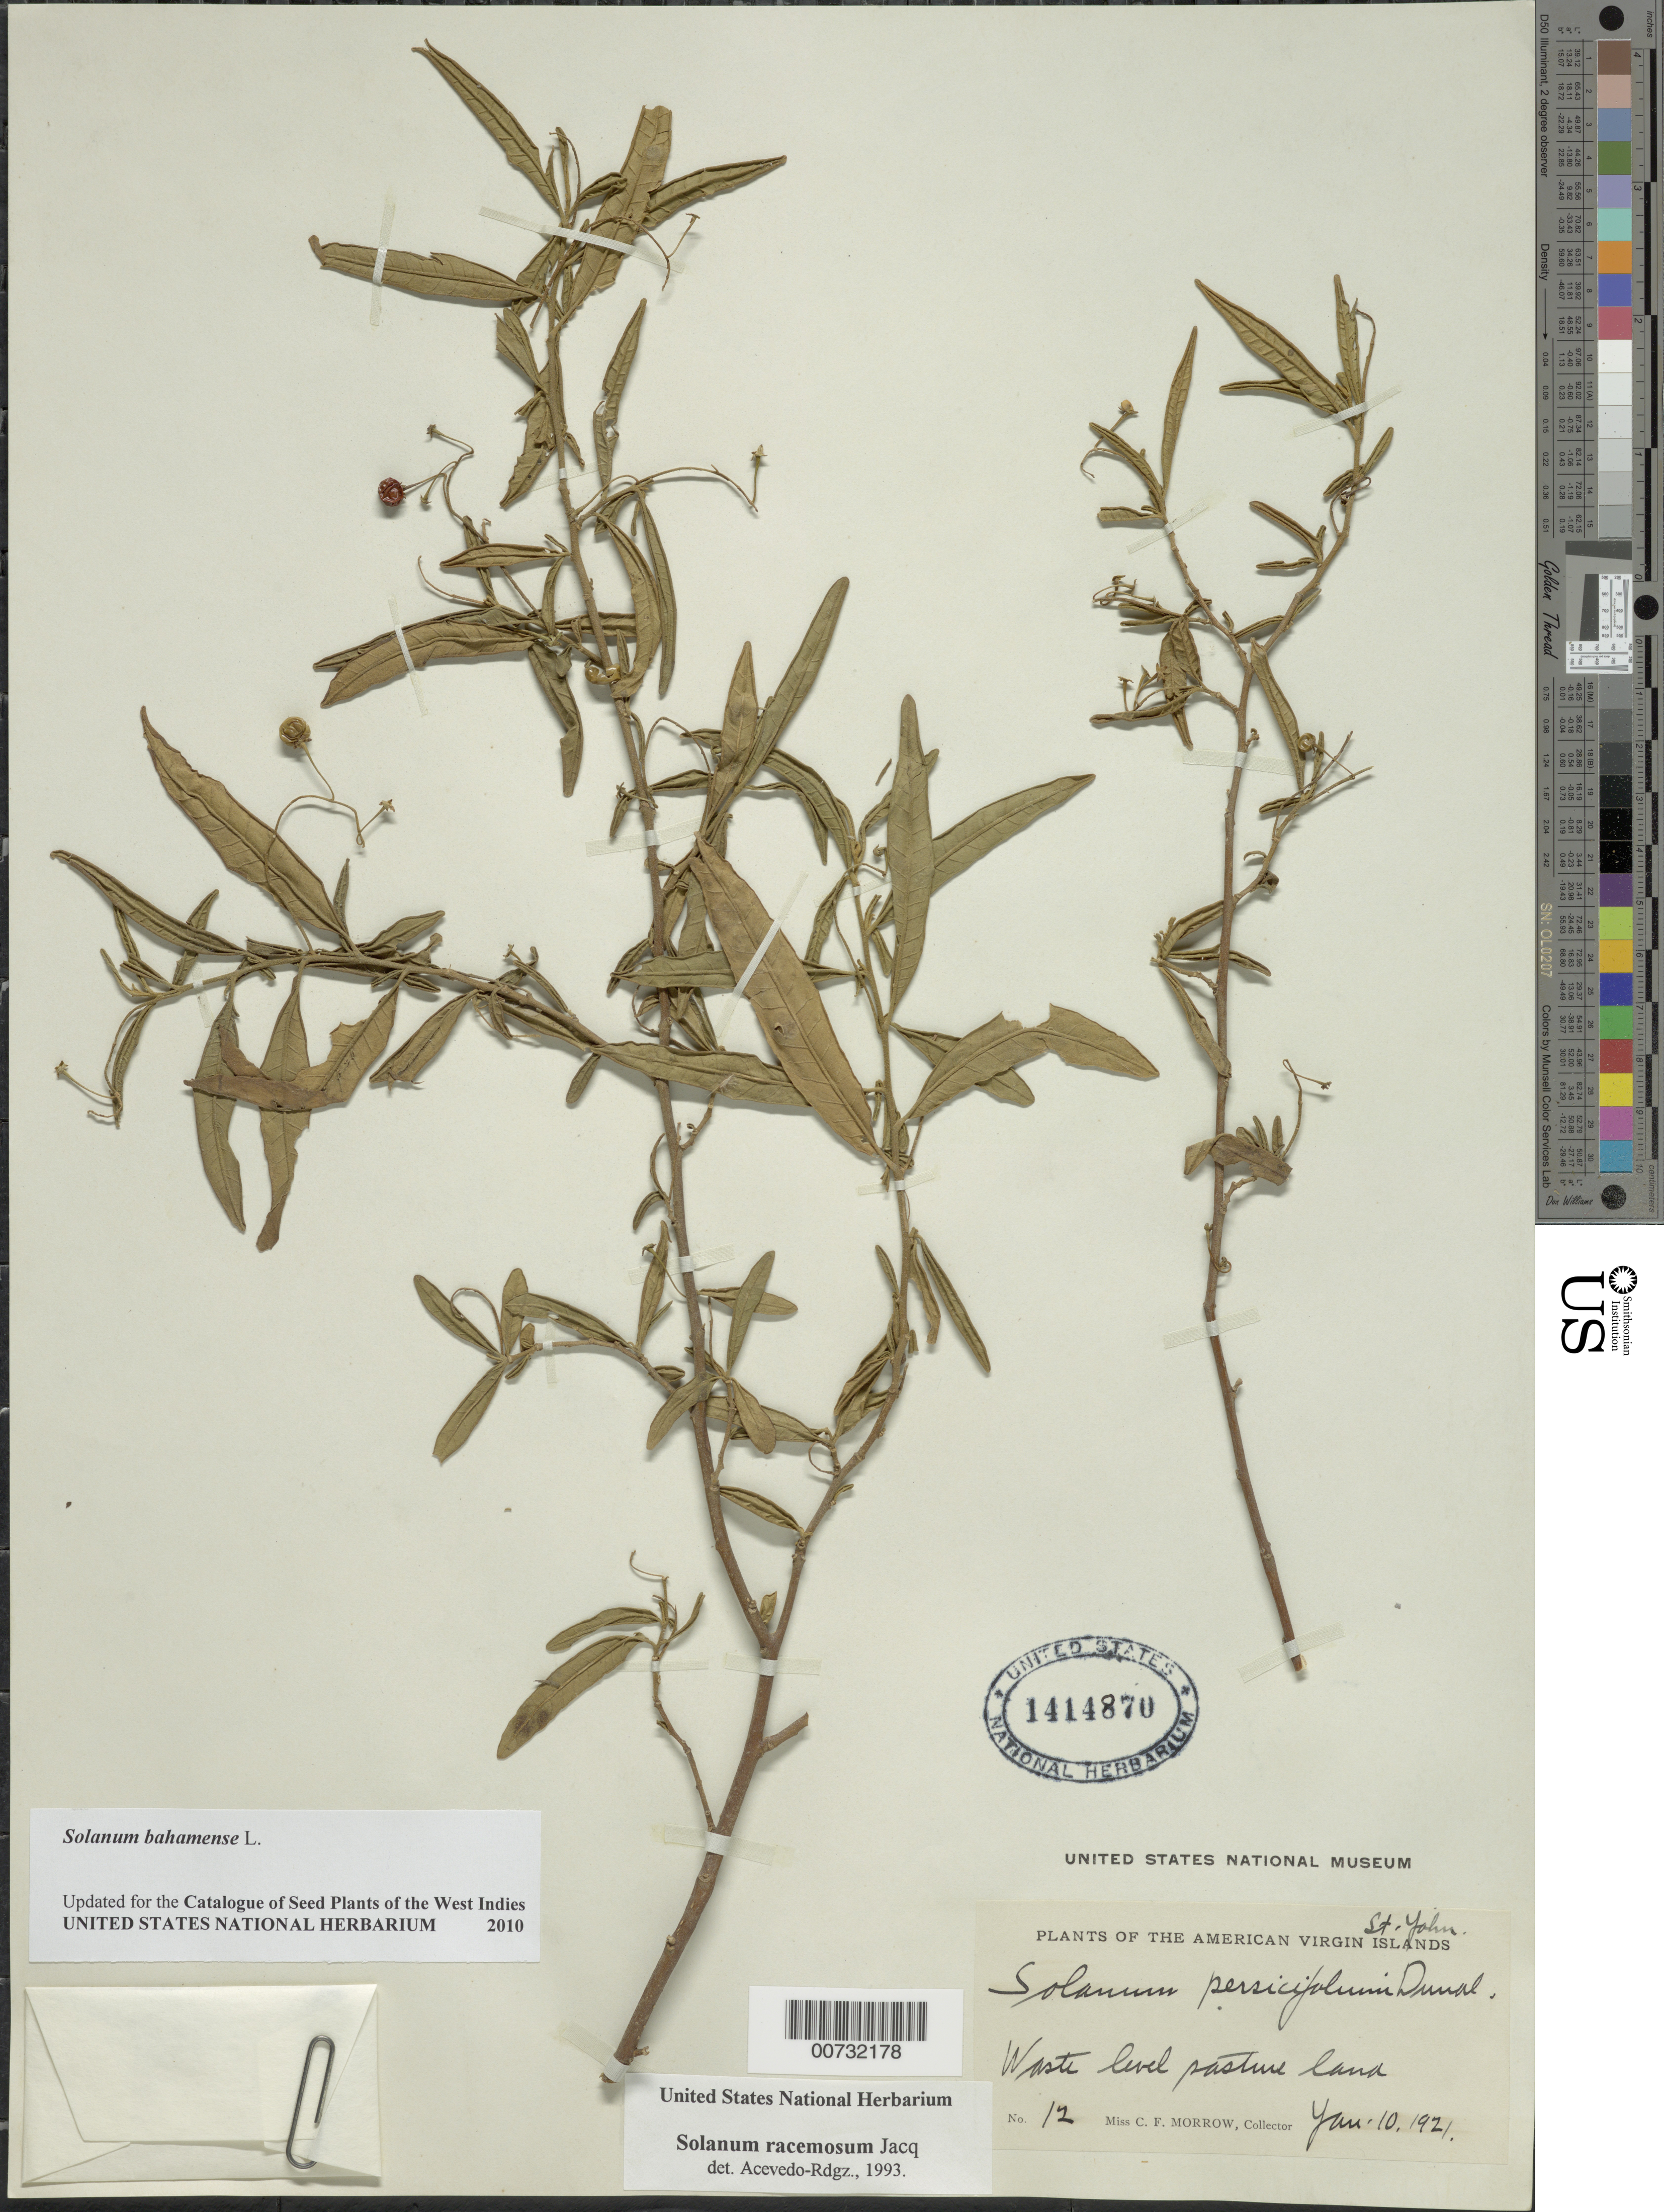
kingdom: Plantae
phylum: Tracheophyta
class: Magnoliopsida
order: Solanales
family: Solanaceae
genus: Solanum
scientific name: Solanum bahamense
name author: L.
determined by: Acevedo-Rodríguez, P., (BOT), Smithsonian Institution - National Museum of Natural History (UNITED STATES)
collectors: C. Morrow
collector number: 12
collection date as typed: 10 Jan 1921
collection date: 1921-01-10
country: U.S. Virgin Islands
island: St. John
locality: St. John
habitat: Waste level pasture land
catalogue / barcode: US 1414870